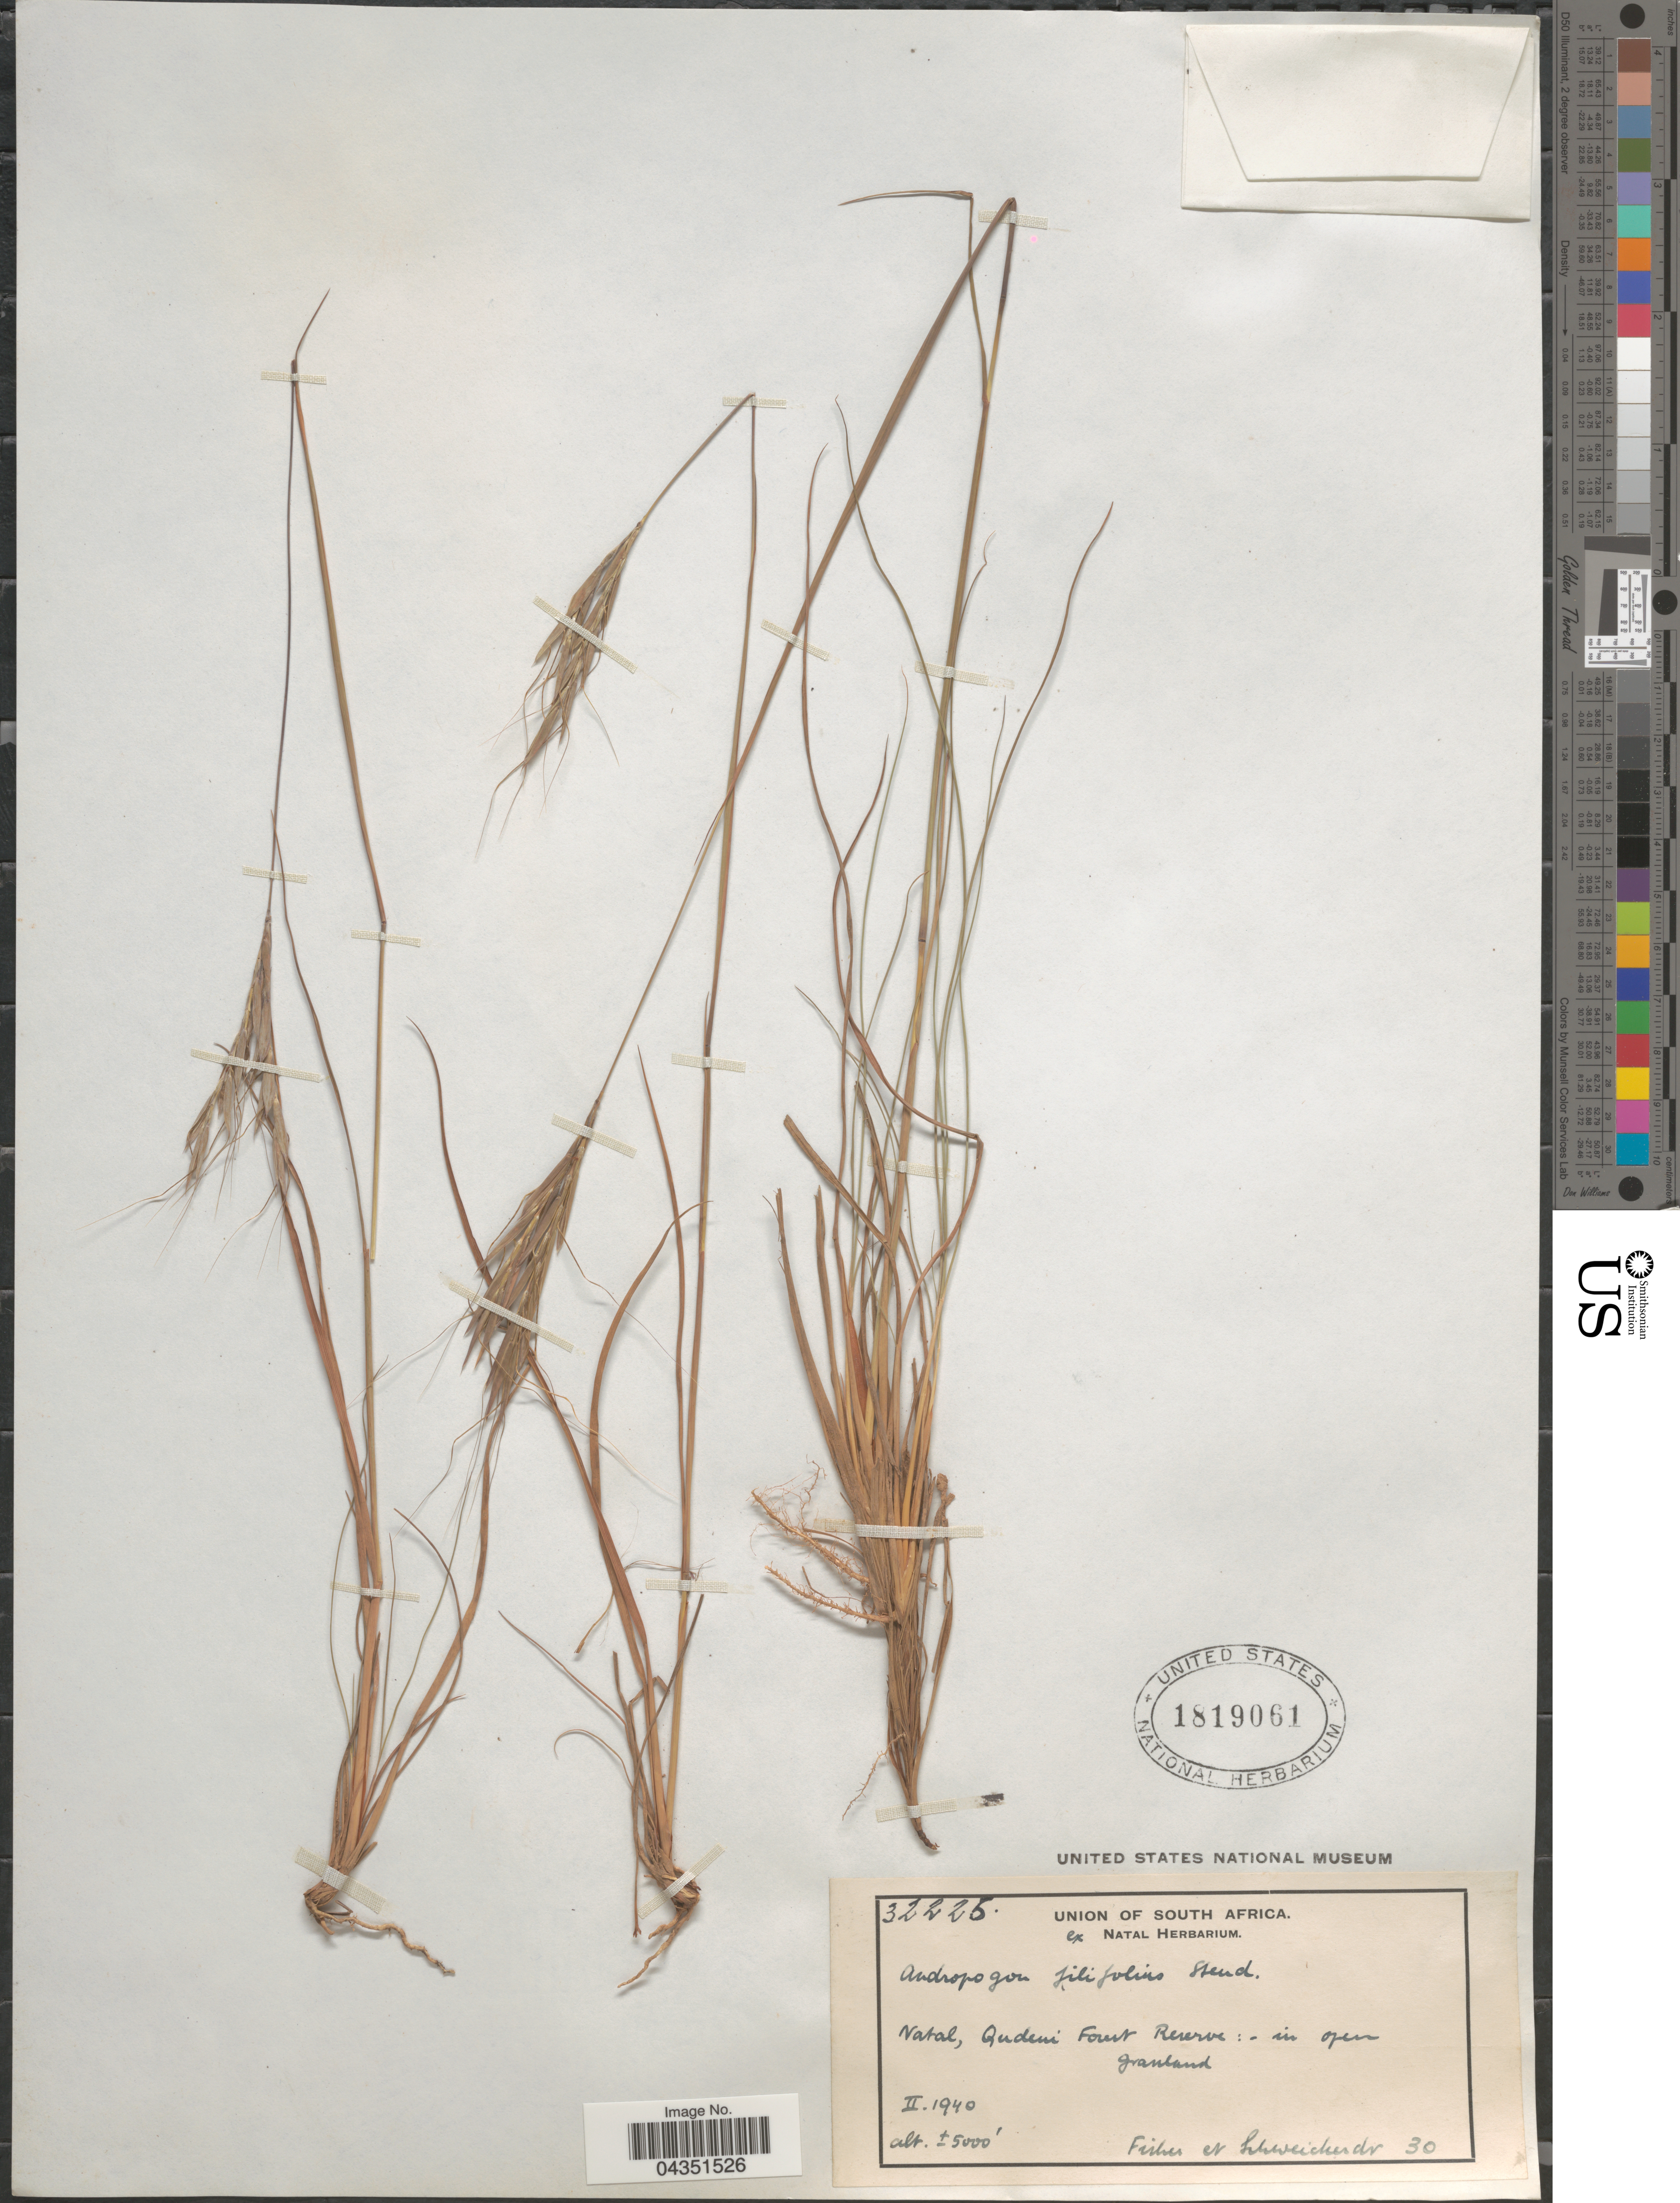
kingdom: Plantae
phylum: Tracheophyta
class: Liliopsida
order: Poales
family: Poaceae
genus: Diheteropogon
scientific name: Diheteropogon filifolius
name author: (Nees) Clayton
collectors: -- Fisher & -. Schweickerdt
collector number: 30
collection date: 1940-02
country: South Africa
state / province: KwaZulu-Natal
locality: Union of South Africa. Natal, Qudeni Forest Reserve: - in open grassland.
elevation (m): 1524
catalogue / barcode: US 1819061